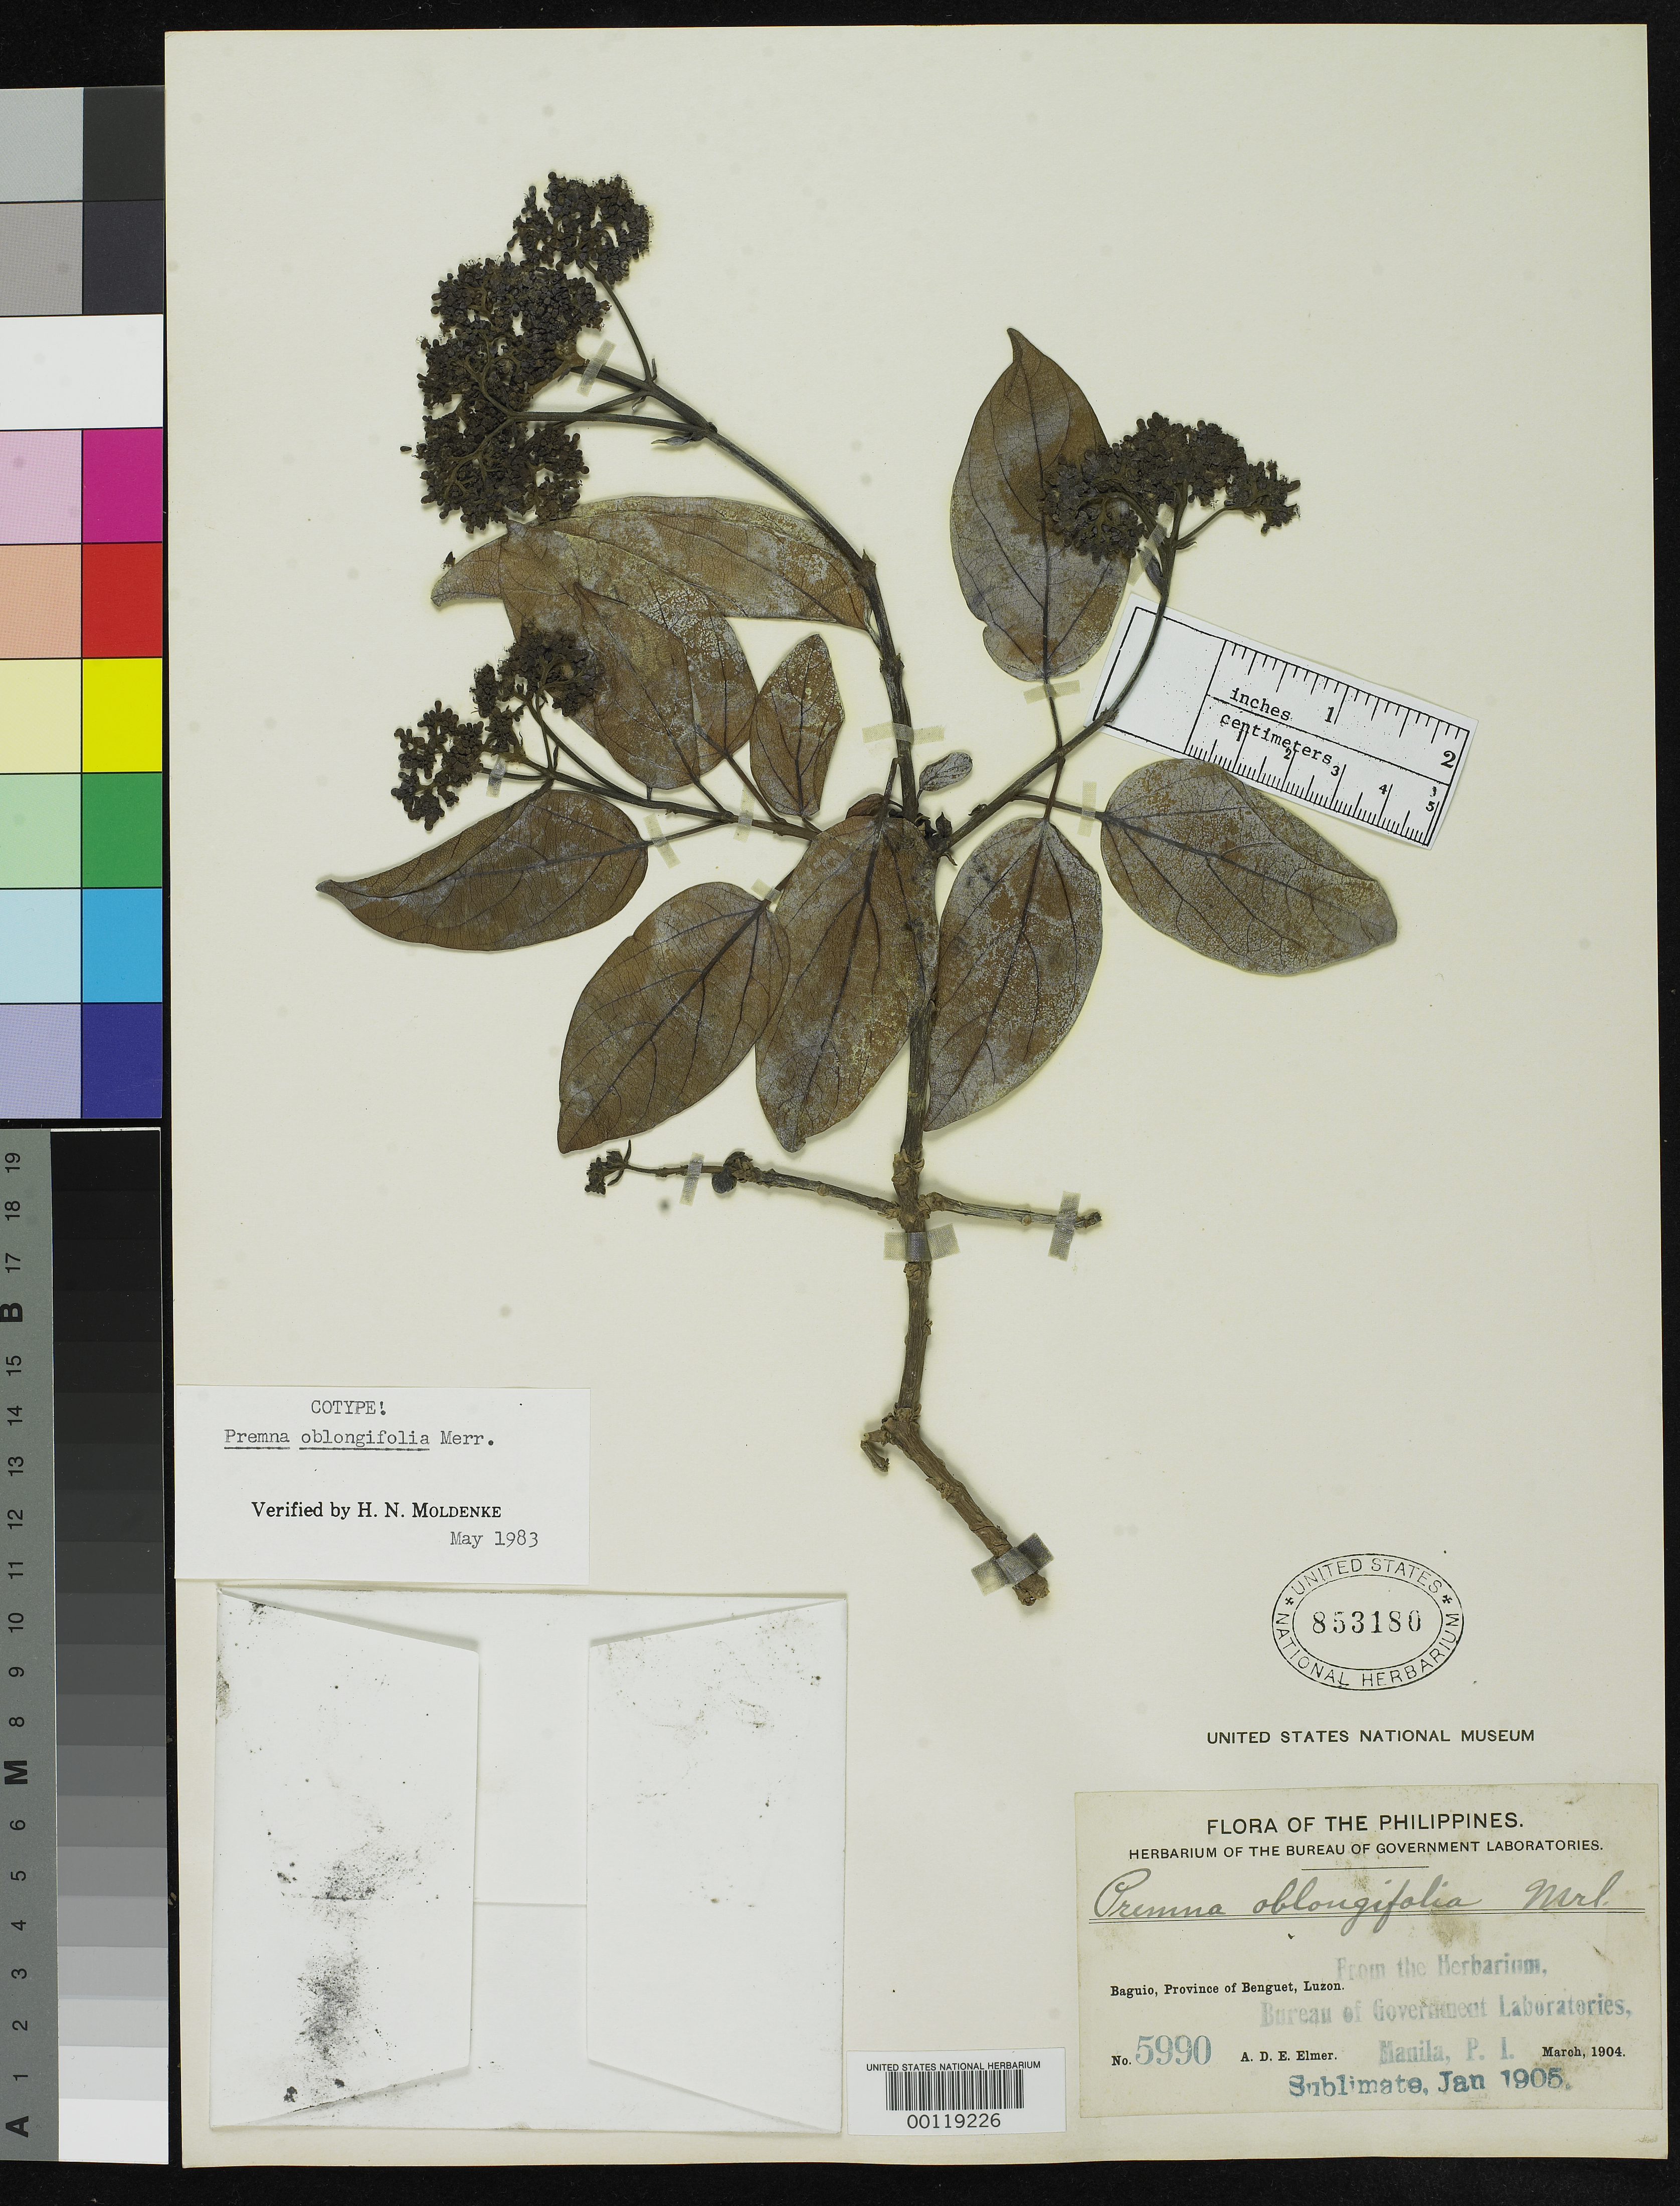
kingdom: Plantae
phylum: Tracheophyta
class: Magnoliopsida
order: Lamiales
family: Lamiaceae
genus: Premna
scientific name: Premna oblongifolia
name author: Merr.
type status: Isotype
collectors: A. D. E. Elmer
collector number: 5990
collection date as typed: Mar 1904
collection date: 1904-03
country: Philippines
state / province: Cordillera (Administrative Region)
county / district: Benguet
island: Luzon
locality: Baguio.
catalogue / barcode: US 853180